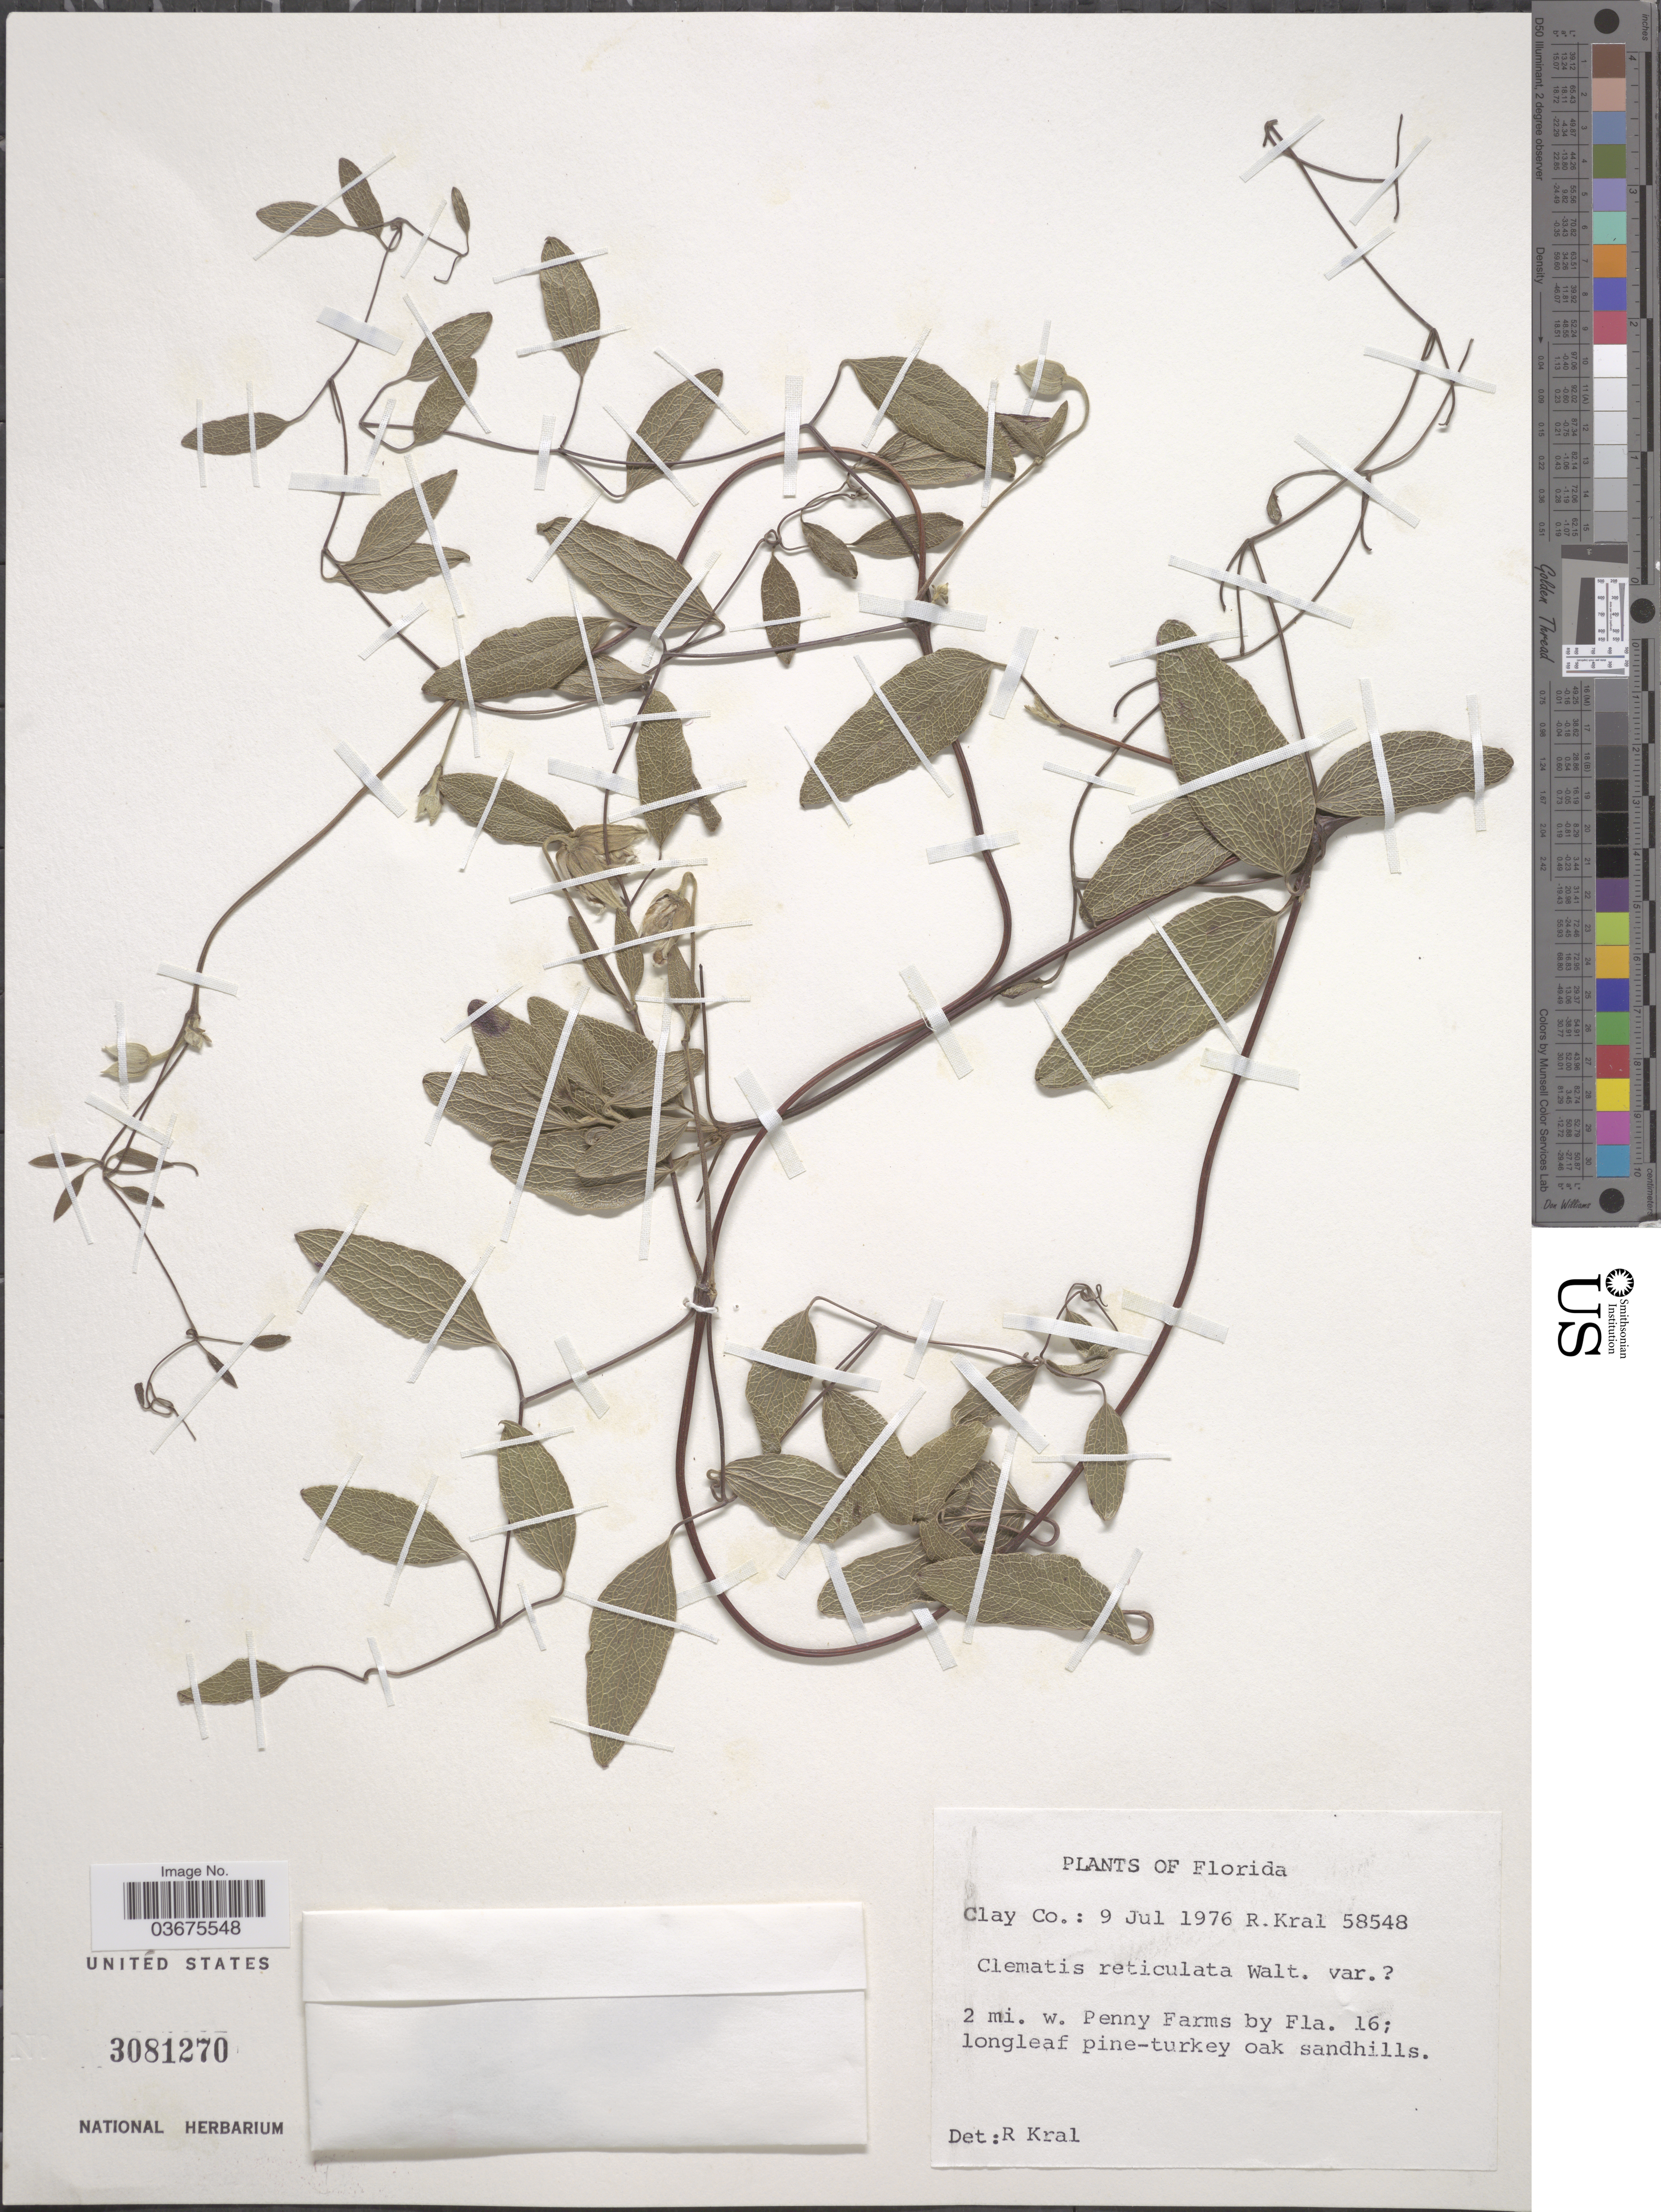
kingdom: Plantae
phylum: Tracheophyta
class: Magnoliopsida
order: Ranunculales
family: Ranunculaceae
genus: Clematis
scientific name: Clematis reticulata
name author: Walter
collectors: R. Kral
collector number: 58548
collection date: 1976-07-09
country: United States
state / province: Florida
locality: Clay Co. 2 mi. w. Penny Farms by Fla. 16.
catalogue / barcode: US 3081270